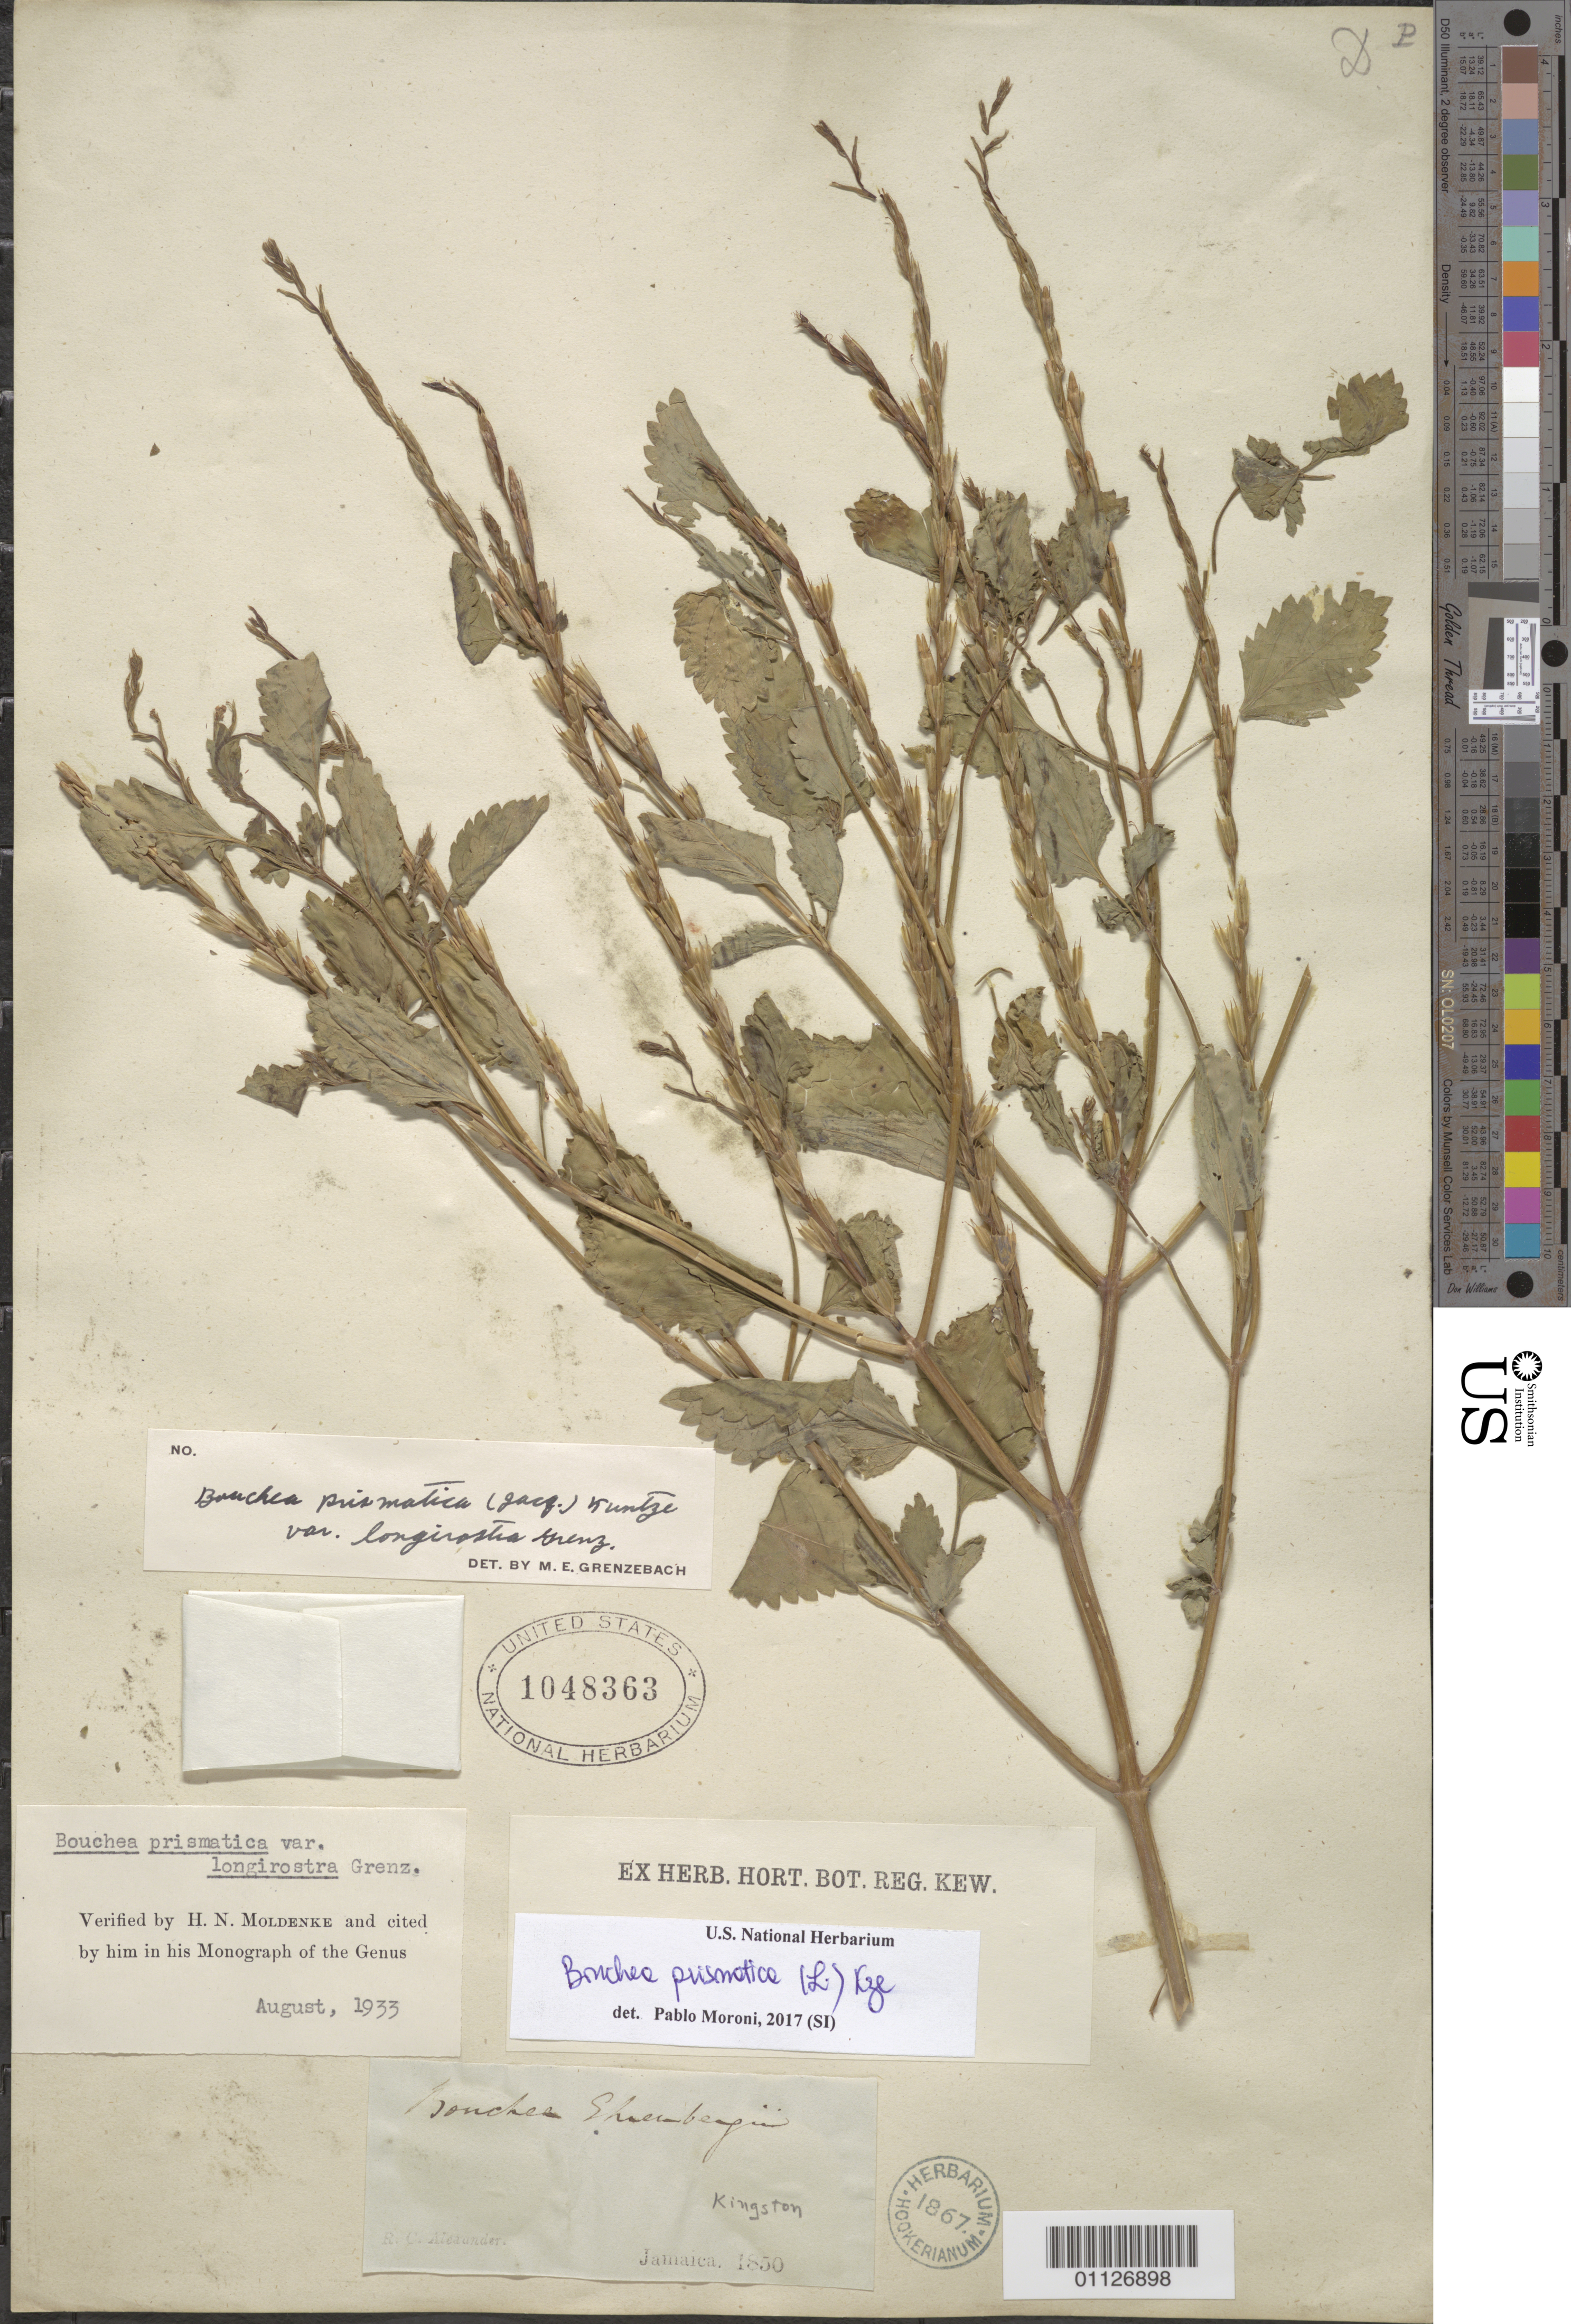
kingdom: Plantae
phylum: Tracheophyta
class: Magnoliopsida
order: Lamiales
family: Verbenaceae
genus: Bouchea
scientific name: Bouchea prismatica var. longirostra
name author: Grenzeb.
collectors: R. C. Alexander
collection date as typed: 01 Jan 1850 to 31 Dec 1850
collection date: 1850-01-01/1850-12-31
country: Jamaica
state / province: Kingston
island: Jamaica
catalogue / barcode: US 1048363